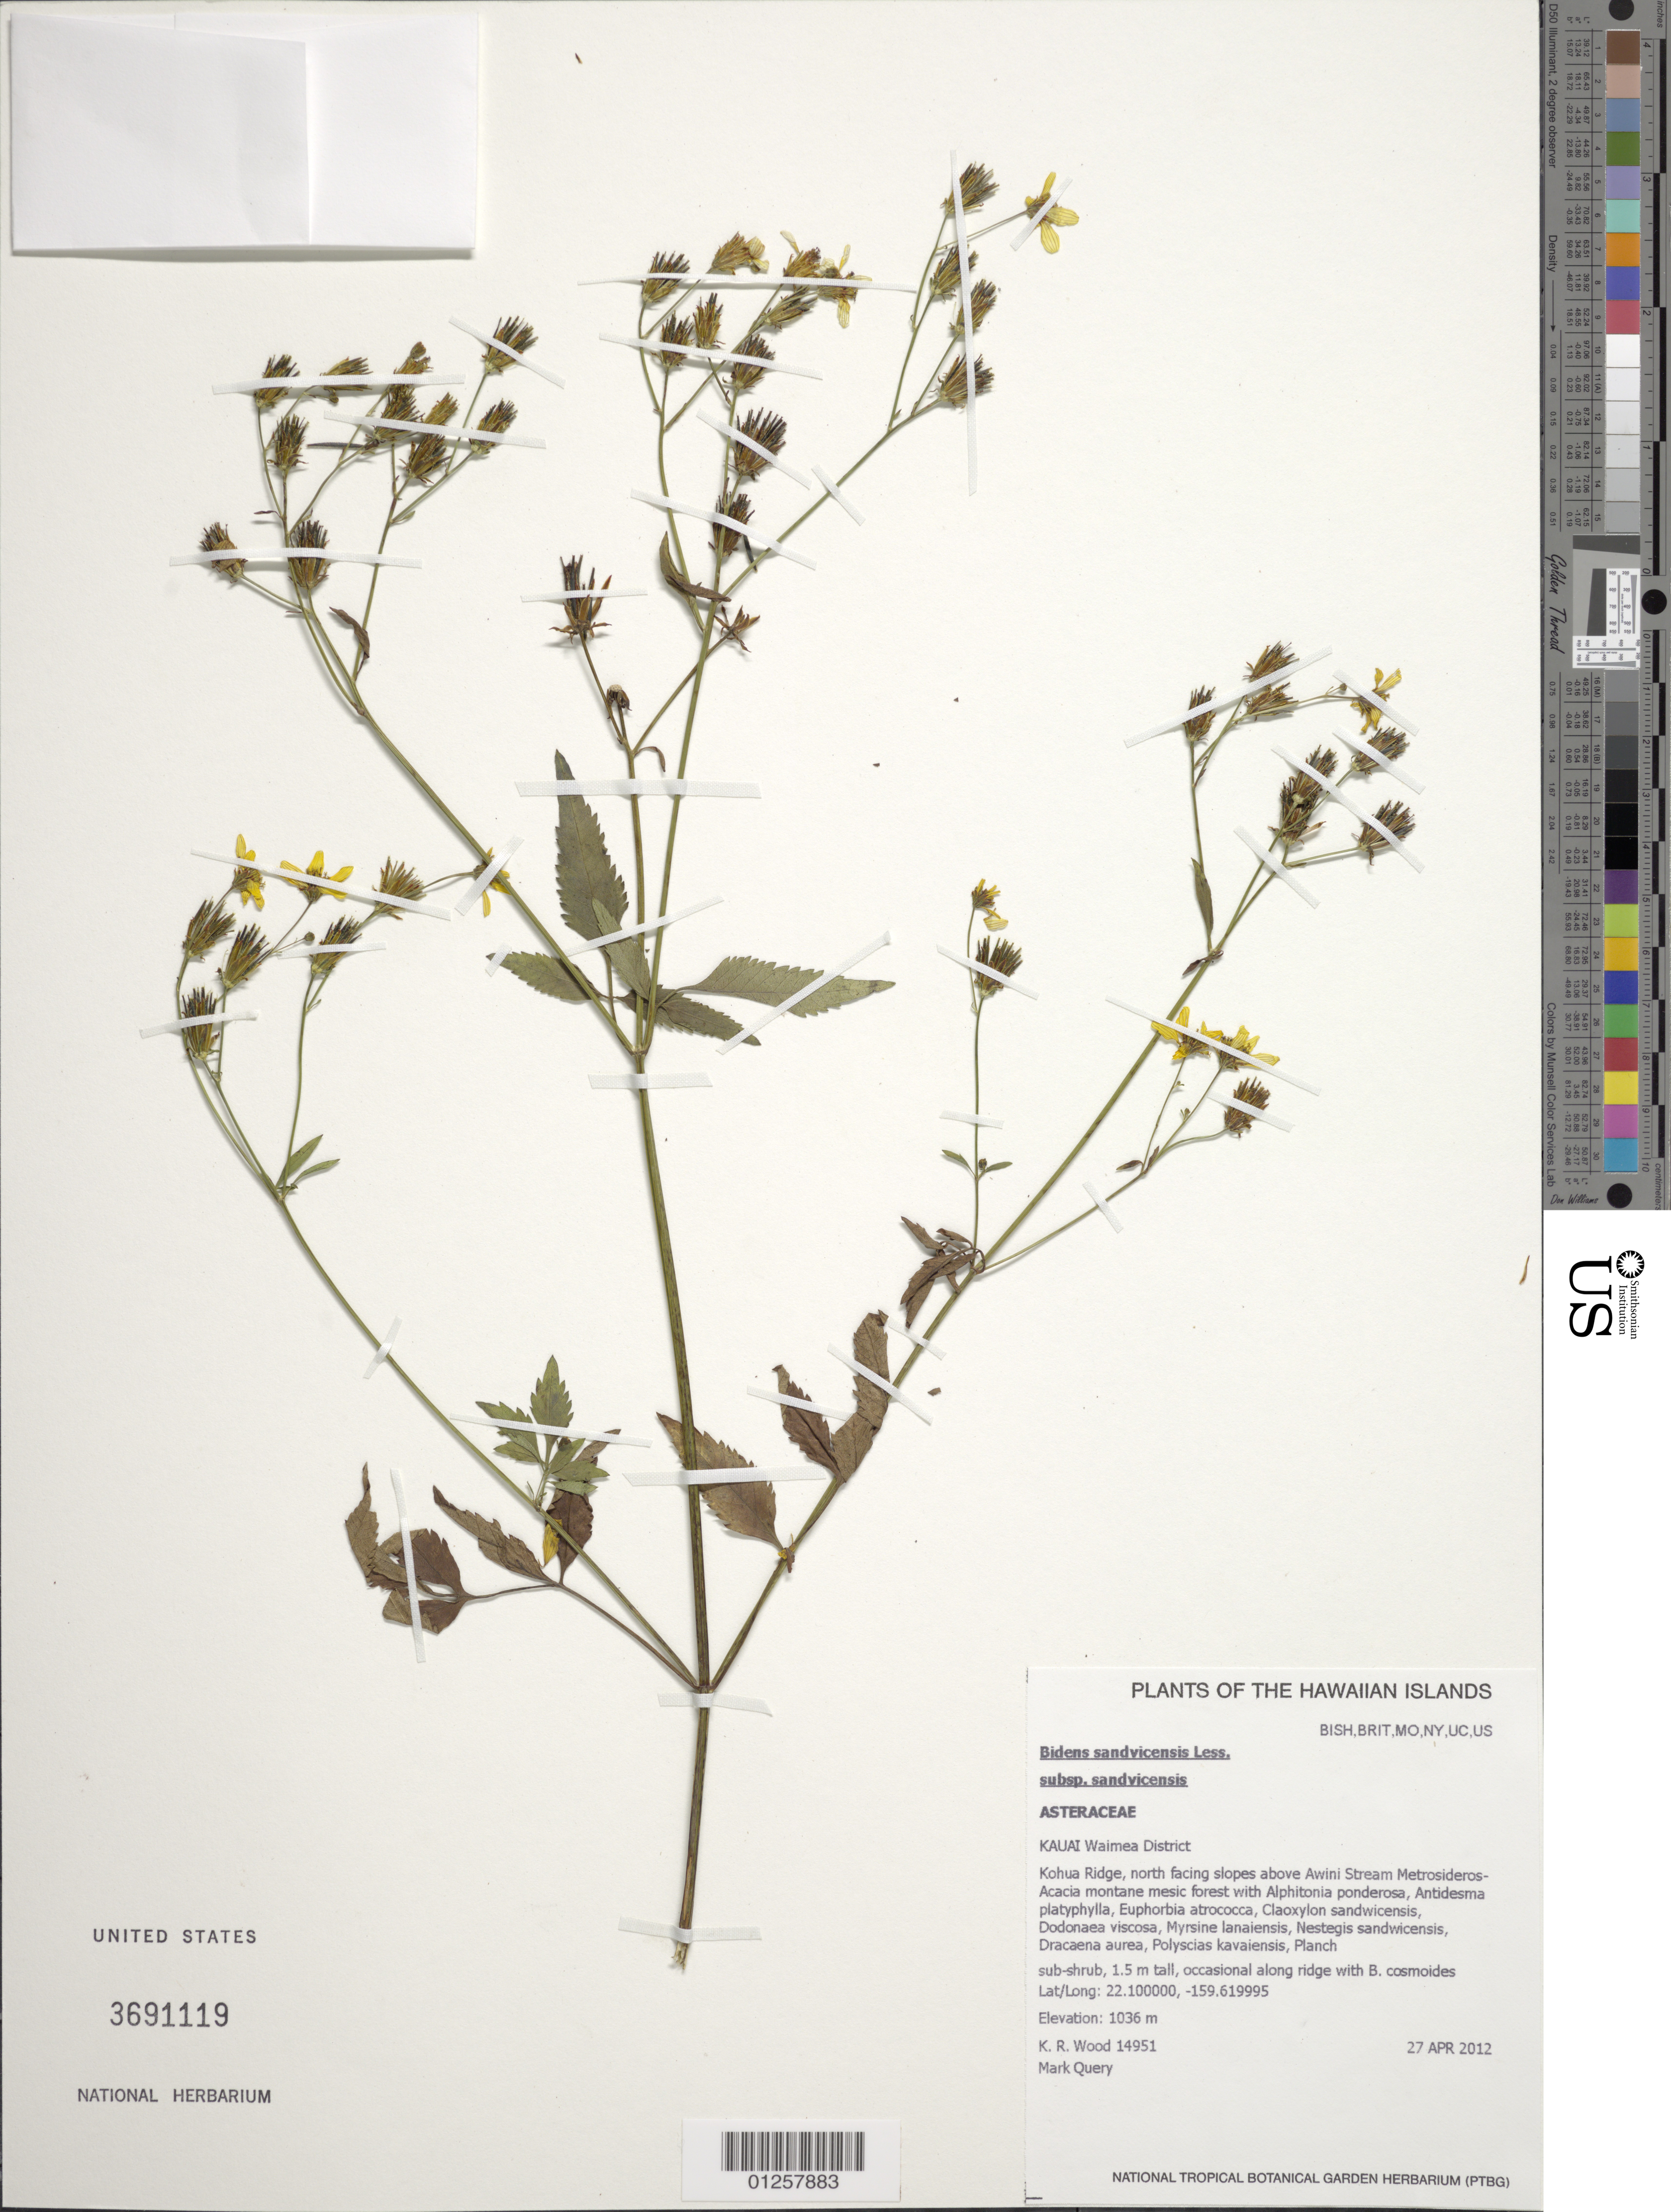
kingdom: Plantae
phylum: Tracheophyta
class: Magnoliopsida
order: Asterales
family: Asteraceae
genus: Bidens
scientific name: Bidens sandvicensis subsp. sandvicensis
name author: Less.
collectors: K. R. Wood & M. Query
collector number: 14951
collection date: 2012-04-27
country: United States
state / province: Hawaii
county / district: Kauai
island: Kaua'i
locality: Waimea District, Kohua Ridge, north facing slopes above Awini Stream.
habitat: Montane mesic forest.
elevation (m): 1036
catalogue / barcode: US 3691119